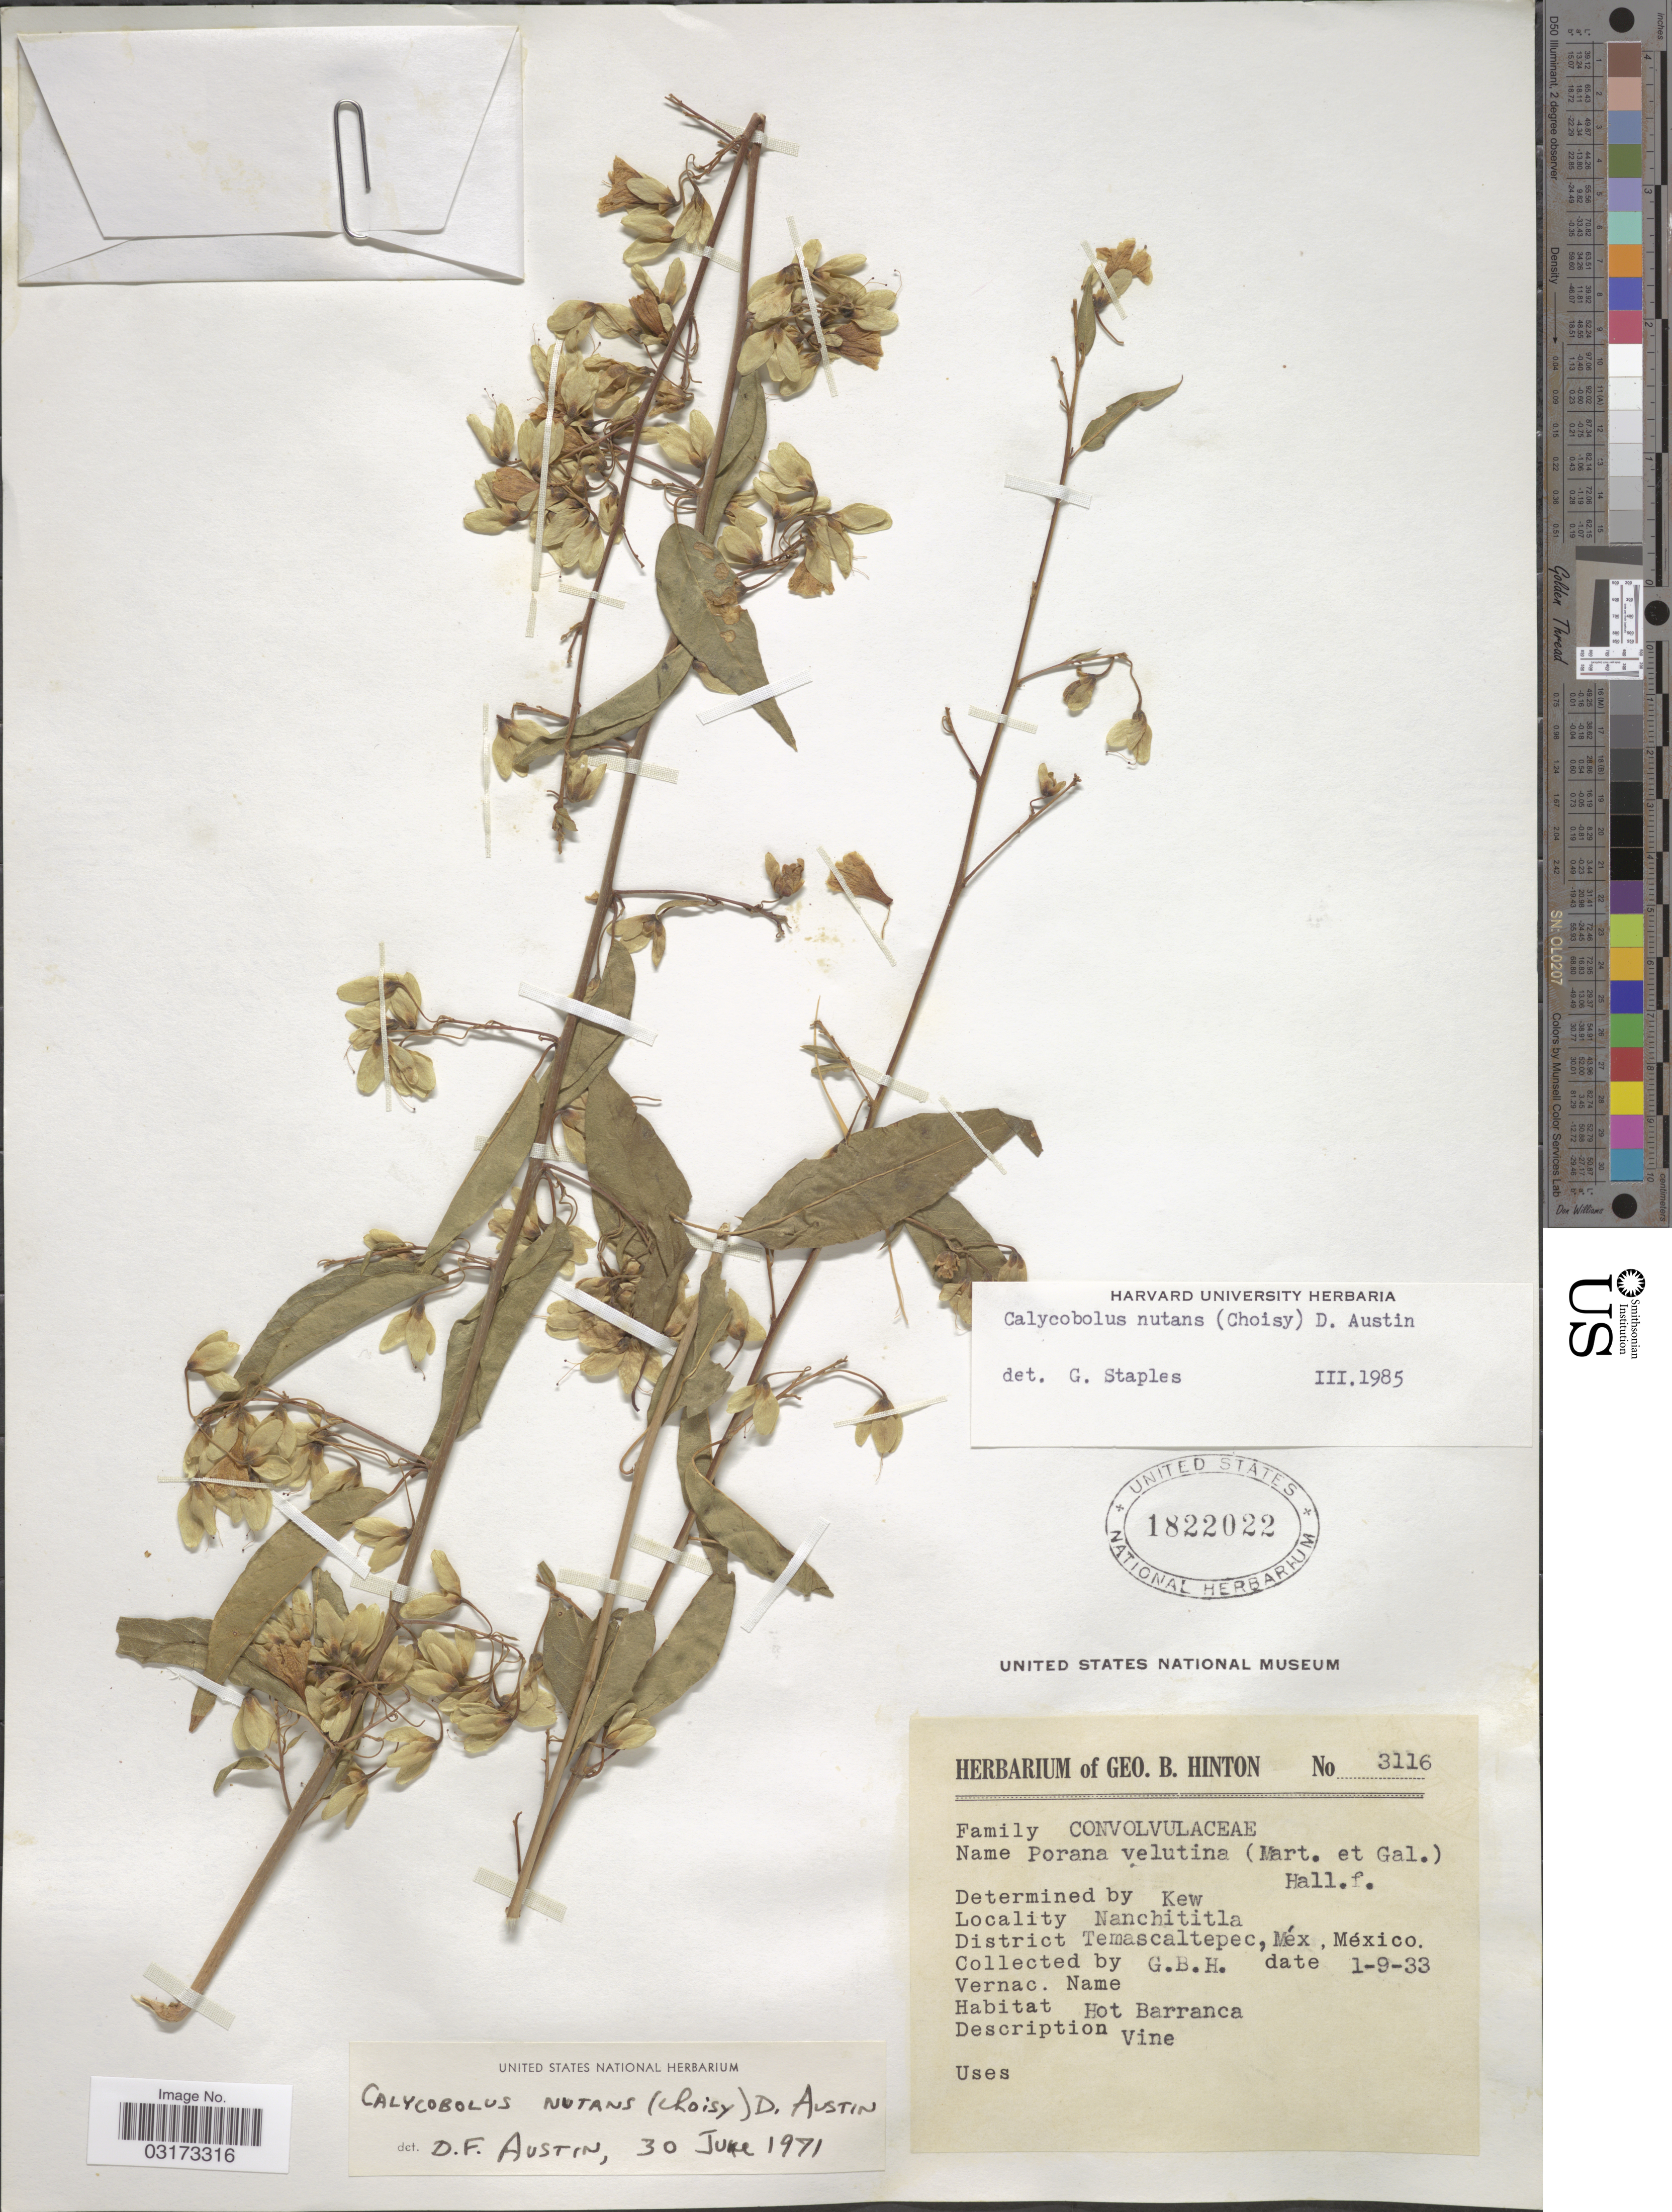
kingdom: Plantae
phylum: Tracheophyta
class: Magnoliopsida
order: Solanales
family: Convolvulaceae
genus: Calycobolus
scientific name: Calycobolus nutans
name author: (Moc. & Sessé ex Choisy) D.F. Austin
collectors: G. B. Hinton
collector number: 3116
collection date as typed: Transcribed d/m/y: 1/9/33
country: Mexico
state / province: México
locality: Nanchititla. District Temascaltepec.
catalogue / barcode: US 1822022